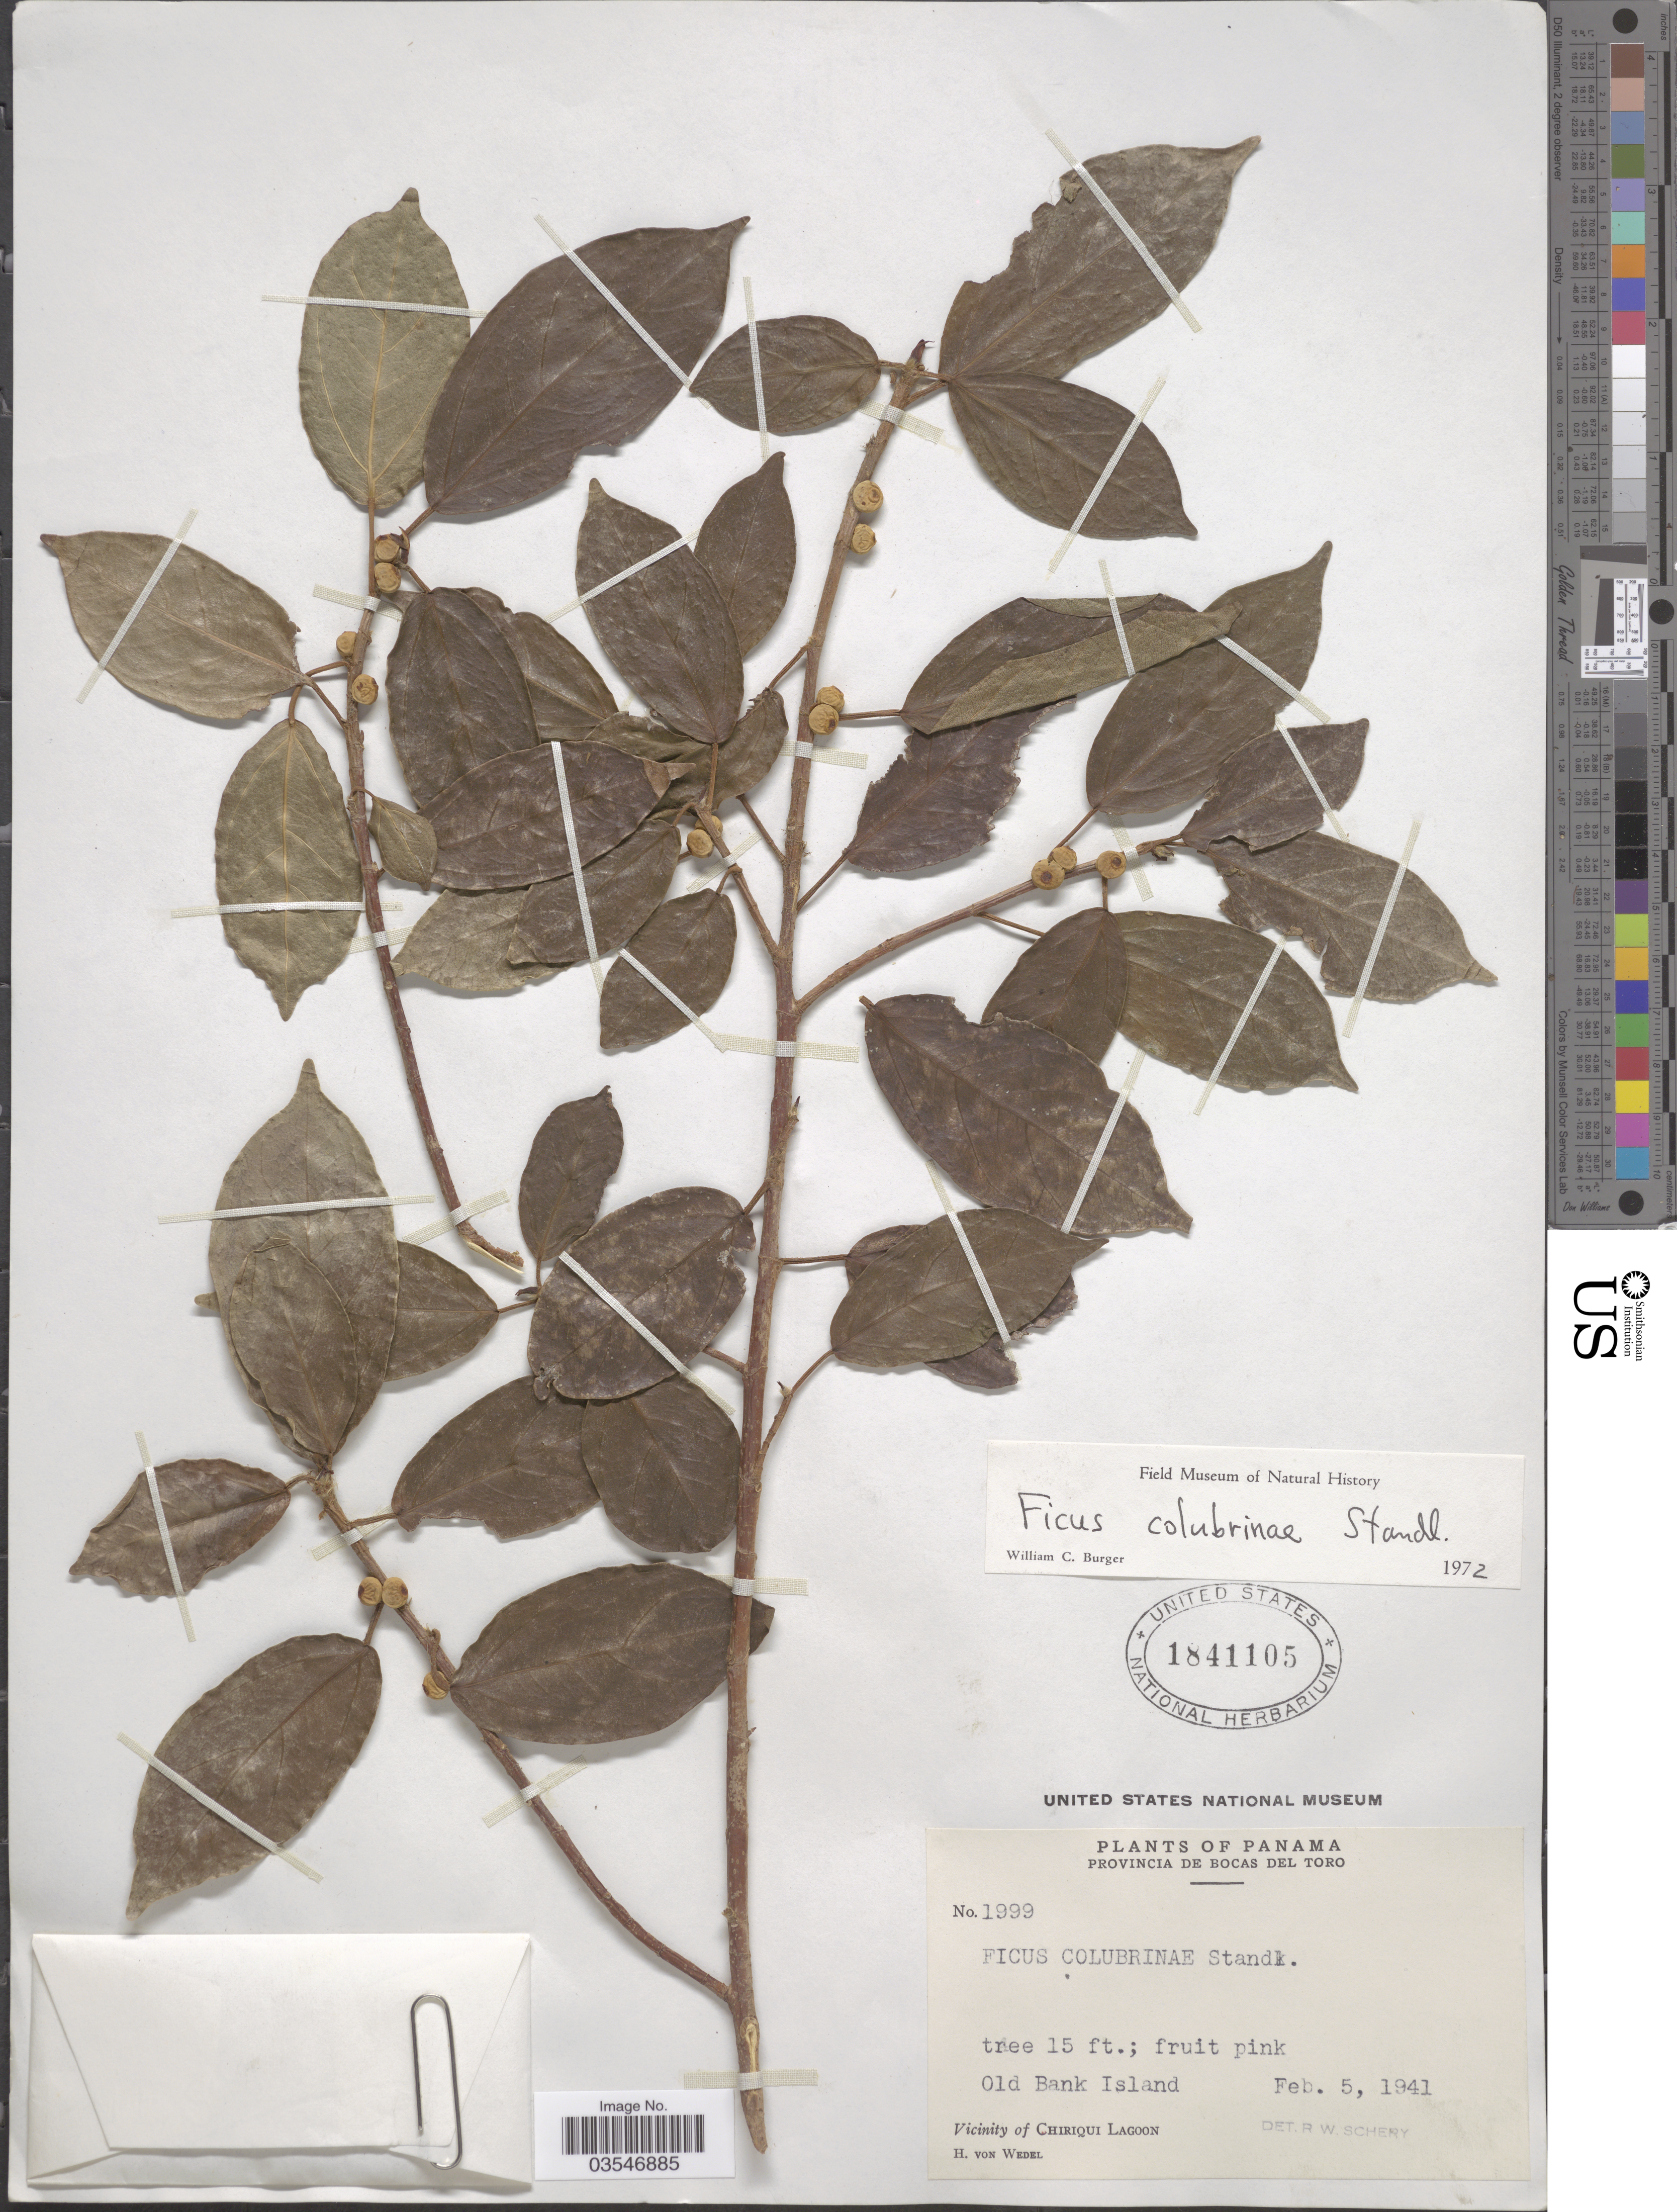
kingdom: Plantae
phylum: Tracheophyta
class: Magnoliopsida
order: Rosales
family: Moraceae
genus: Ficus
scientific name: Ficus colubrinae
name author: Standl.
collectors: H. von Wedel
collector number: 1999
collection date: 1941-02-05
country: Panama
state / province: Bocas del Toro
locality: Old bank Island. Vicinity of Chiriqui Lagoon.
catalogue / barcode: US 1841105